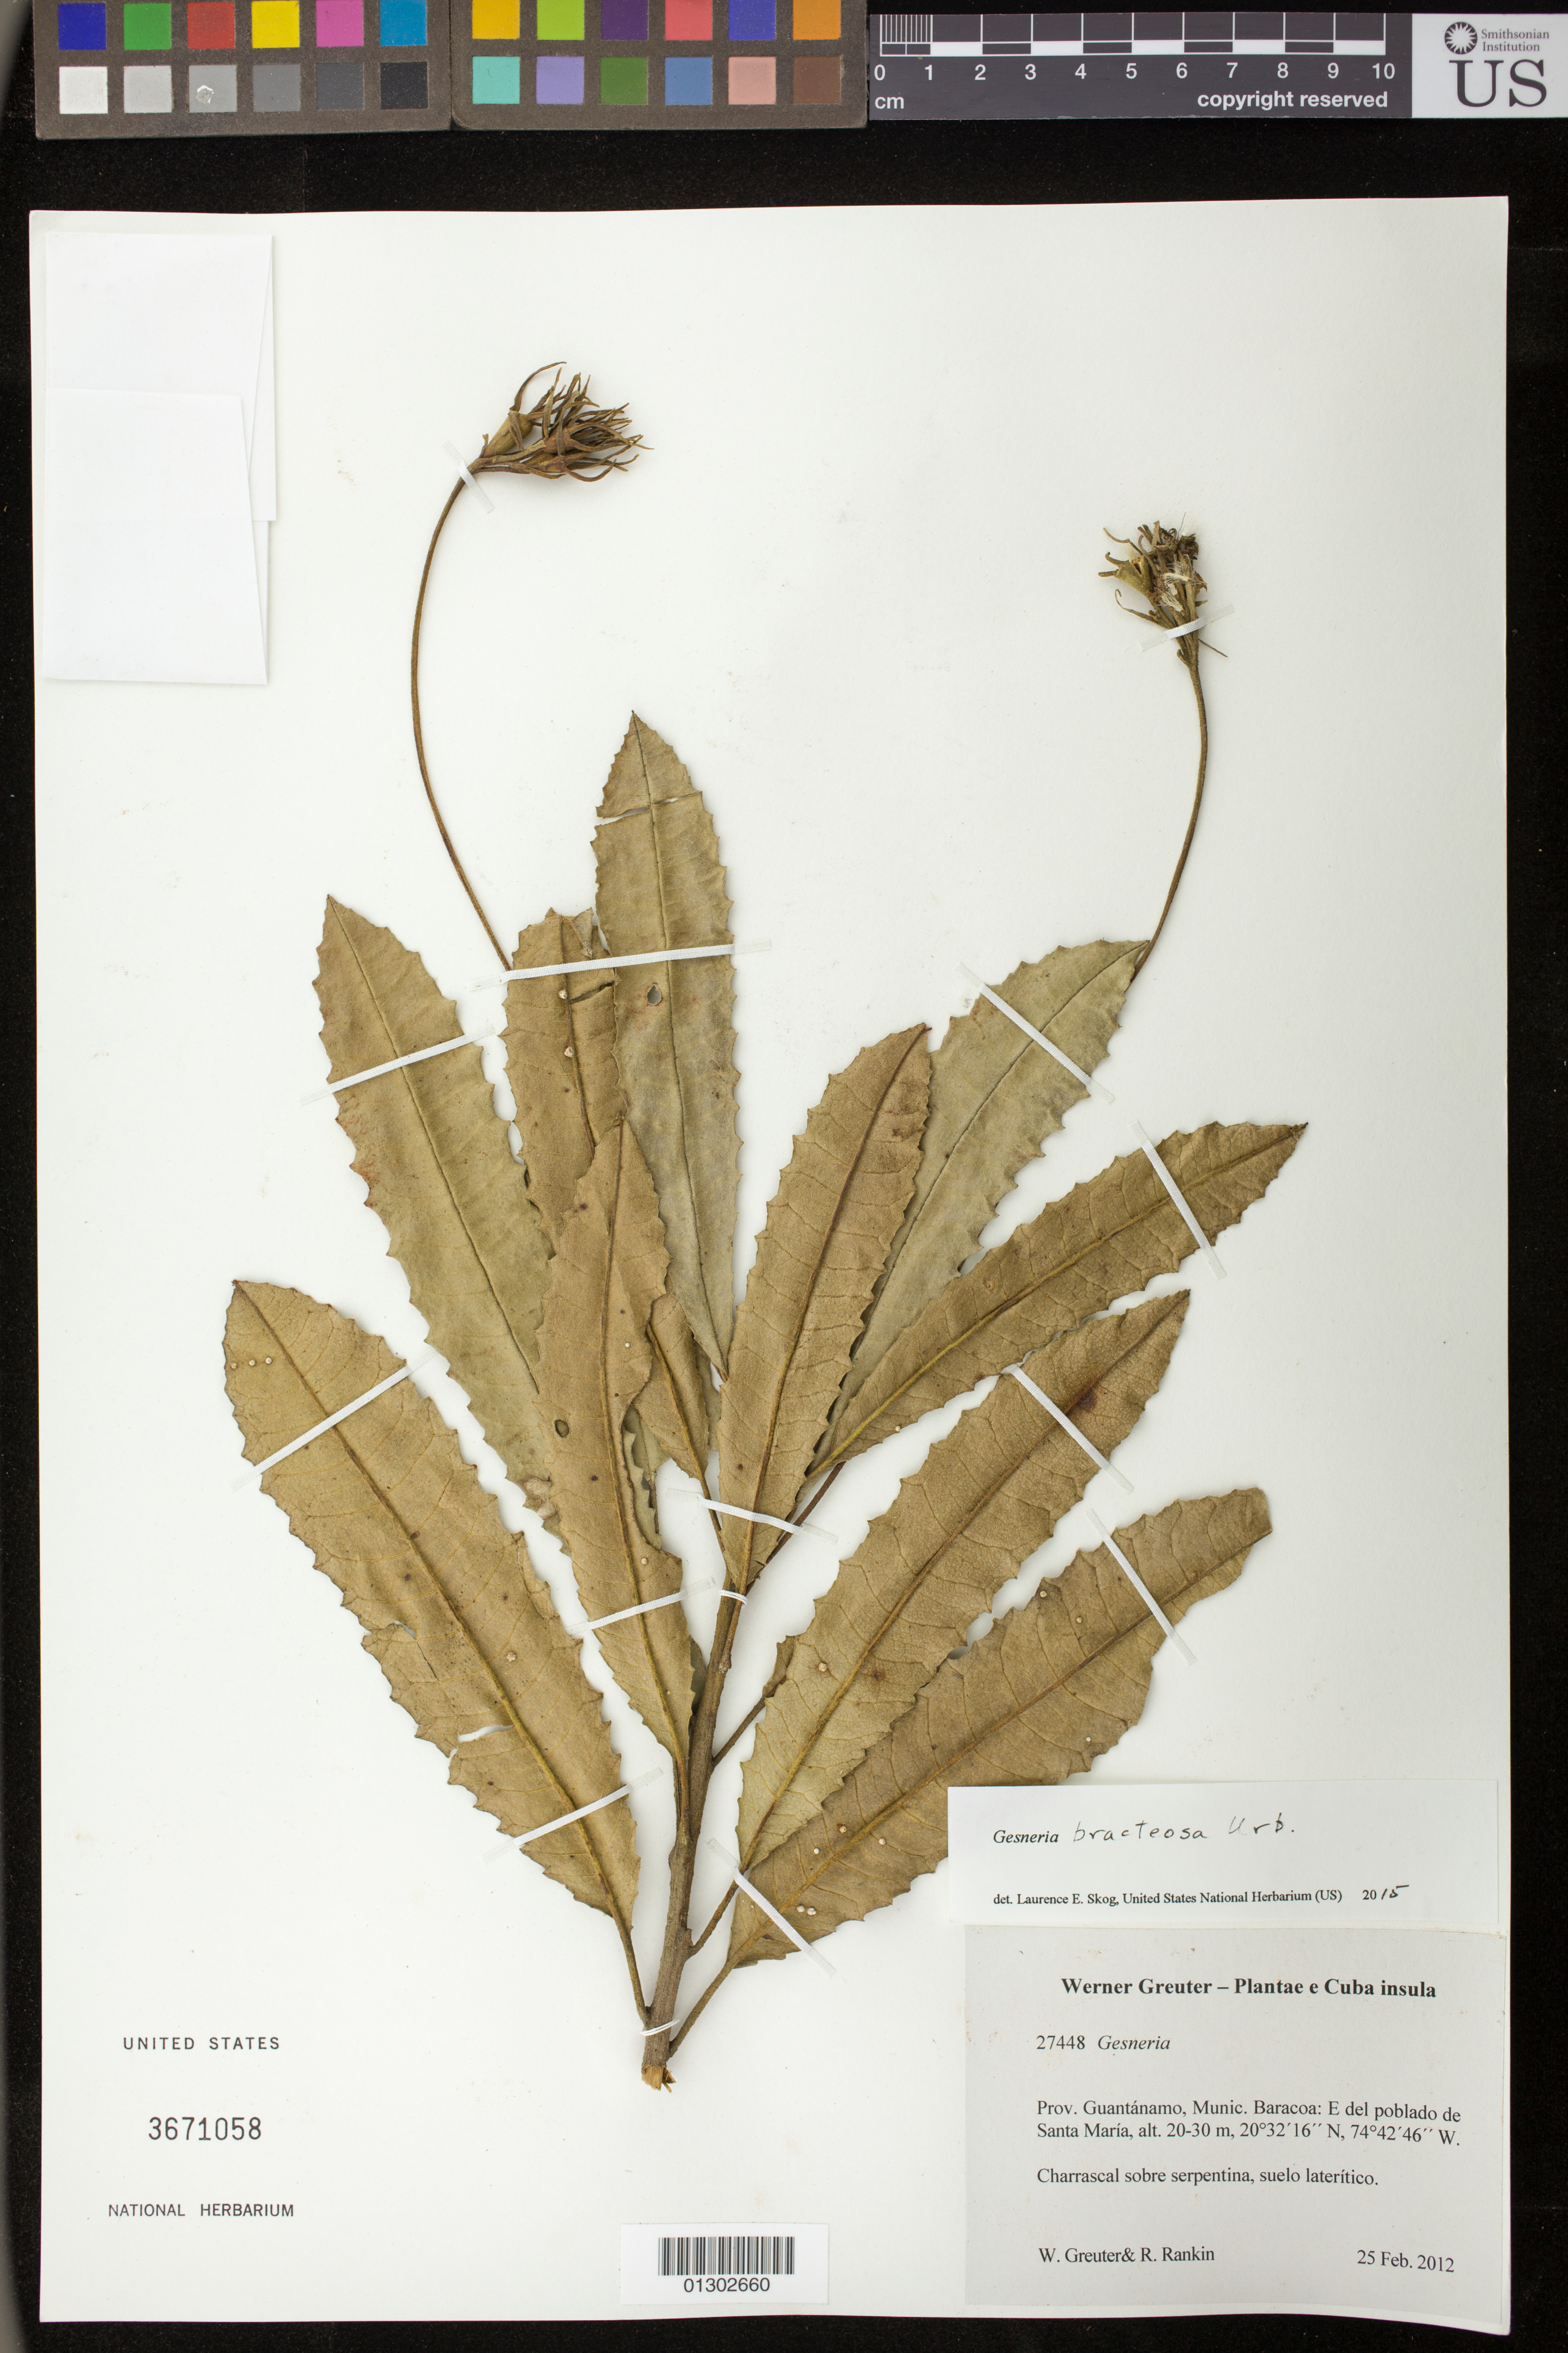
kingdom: Plantae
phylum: Tracheophyta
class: Magnoliopsida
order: Lamiales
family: Gesneriaceae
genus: Gesneria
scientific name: Gesneria bracteosa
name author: Urb.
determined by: Skog, Laurence E.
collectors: W. R. Greuter & R. Rankin Rodriguez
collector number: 27448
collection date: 2012-02-25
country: Cuba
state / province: Guantanamo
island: Cuba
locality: Munic. Baracoa; E del poblado de Santa María.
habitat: Charrascal sobre serpentina, suelo laterítico.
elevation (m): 20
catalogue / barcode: US 3671058